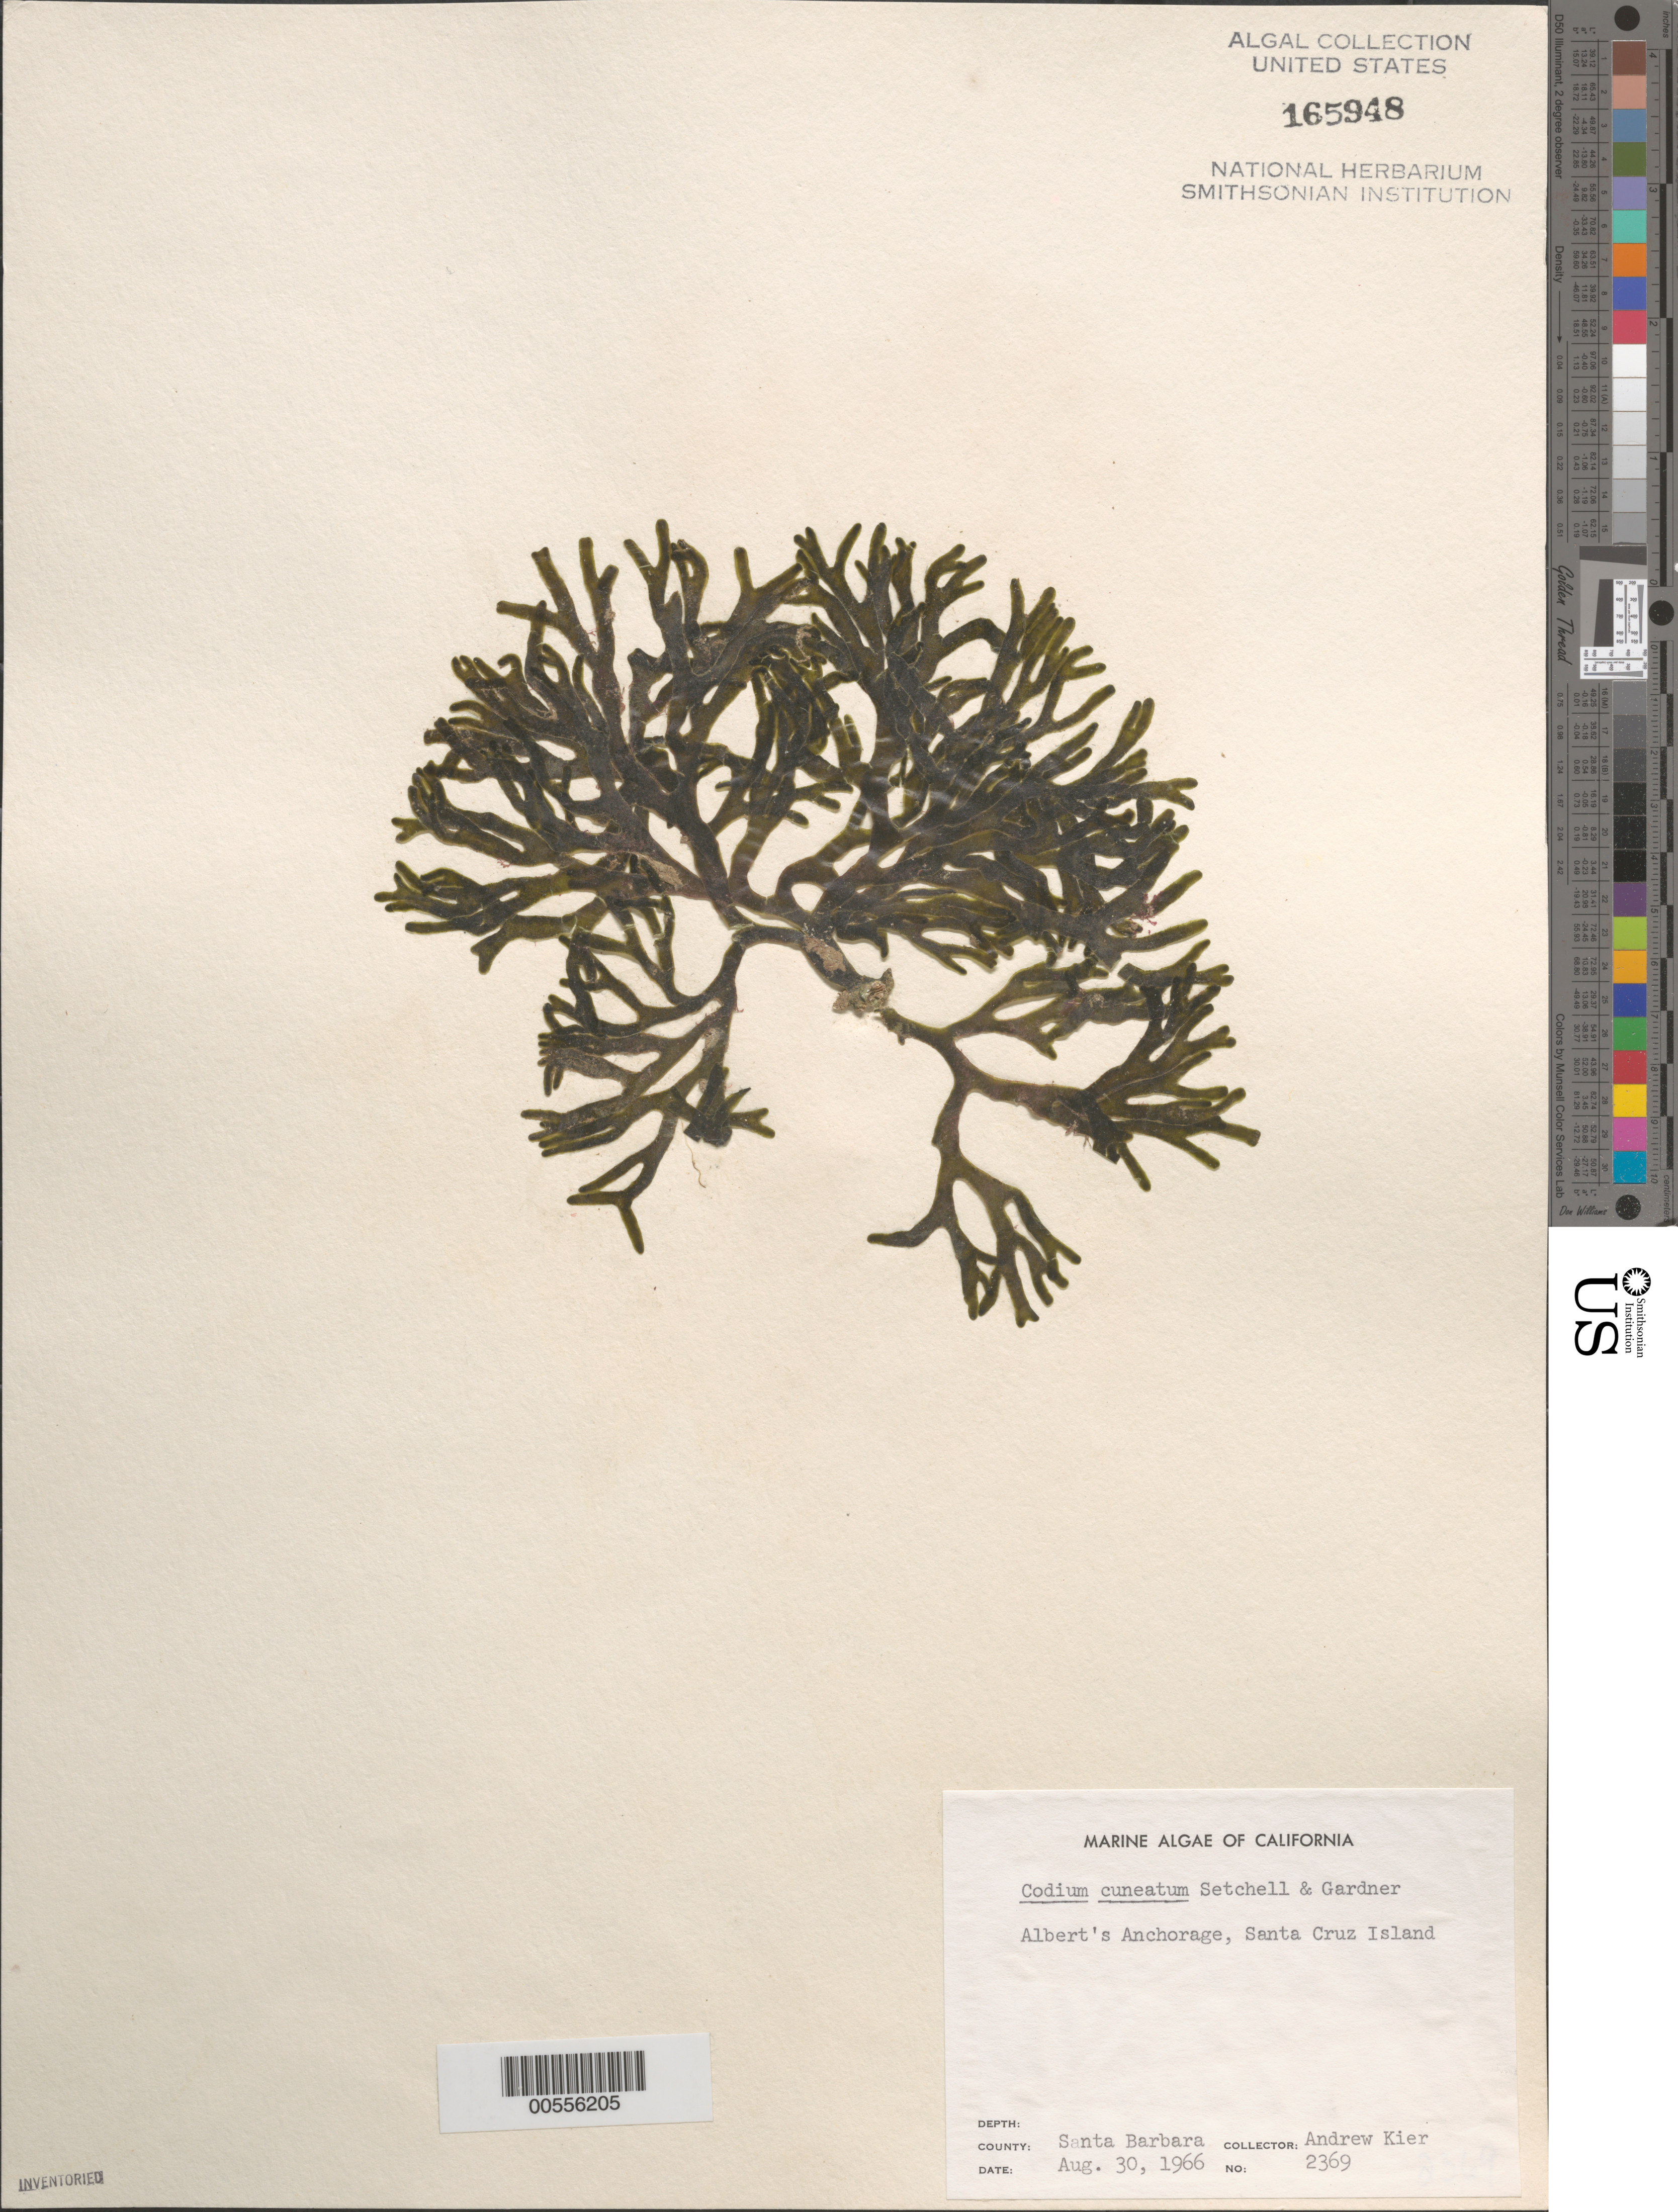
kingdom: Plantae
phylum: Chlorophyta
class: Ulvophyceae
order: Bryopsidales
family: Codiaceae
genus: Codium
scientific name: Codium simulans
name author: Setch. & N.L. Gardner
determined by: Algae name updating Project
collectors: A. Kier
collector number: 2369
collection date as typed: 30 Aug 1966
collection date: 1966-08-30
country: United States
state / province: California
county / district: Santa Barbara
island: Santa Cruz Island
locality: Albert's Anchorage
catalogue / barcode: US 165948